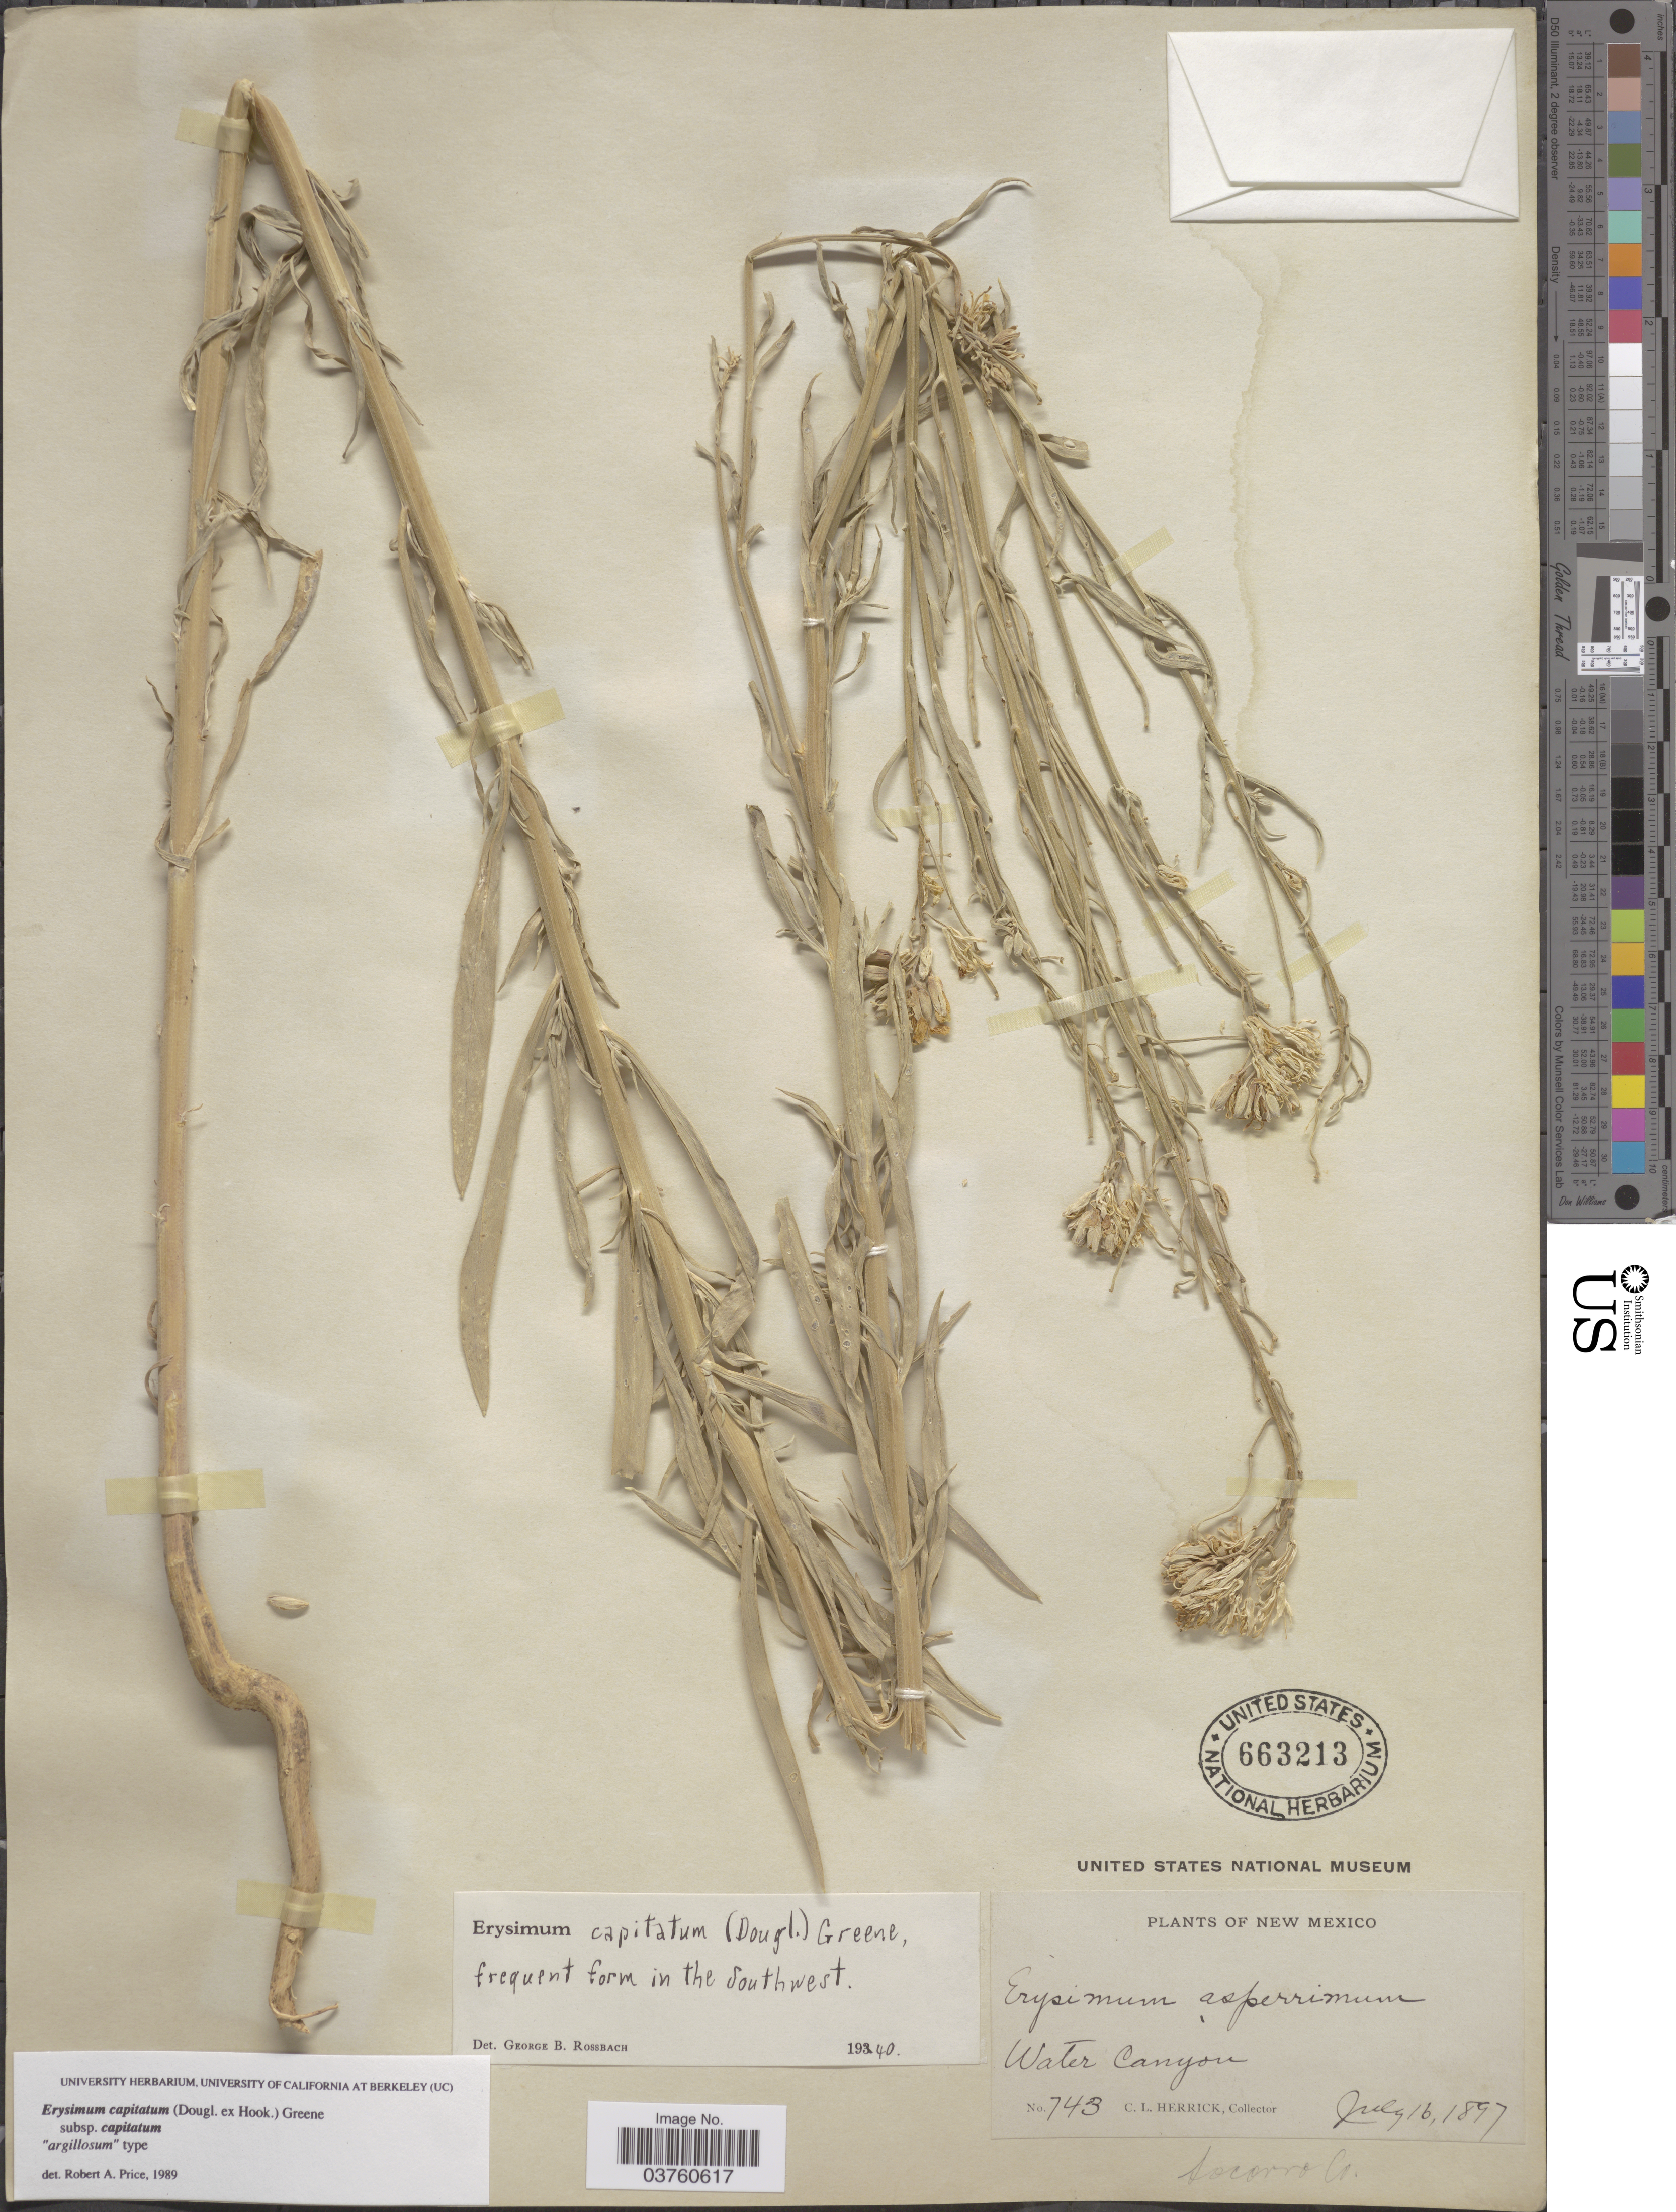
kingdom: Plantae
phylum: Tracheophyta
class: Magnoliopsida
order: Brassicales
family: Brassicaceae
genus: Erysimum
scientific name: Erysimum capitatum subsp. capitatum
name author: (Douglas ex Hook.) Greene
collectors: C. Herrick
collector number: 743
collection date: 1897-07-16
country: United States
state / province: New Mexico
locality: Water Canyon. Socorro Co.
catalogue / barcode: US 663213